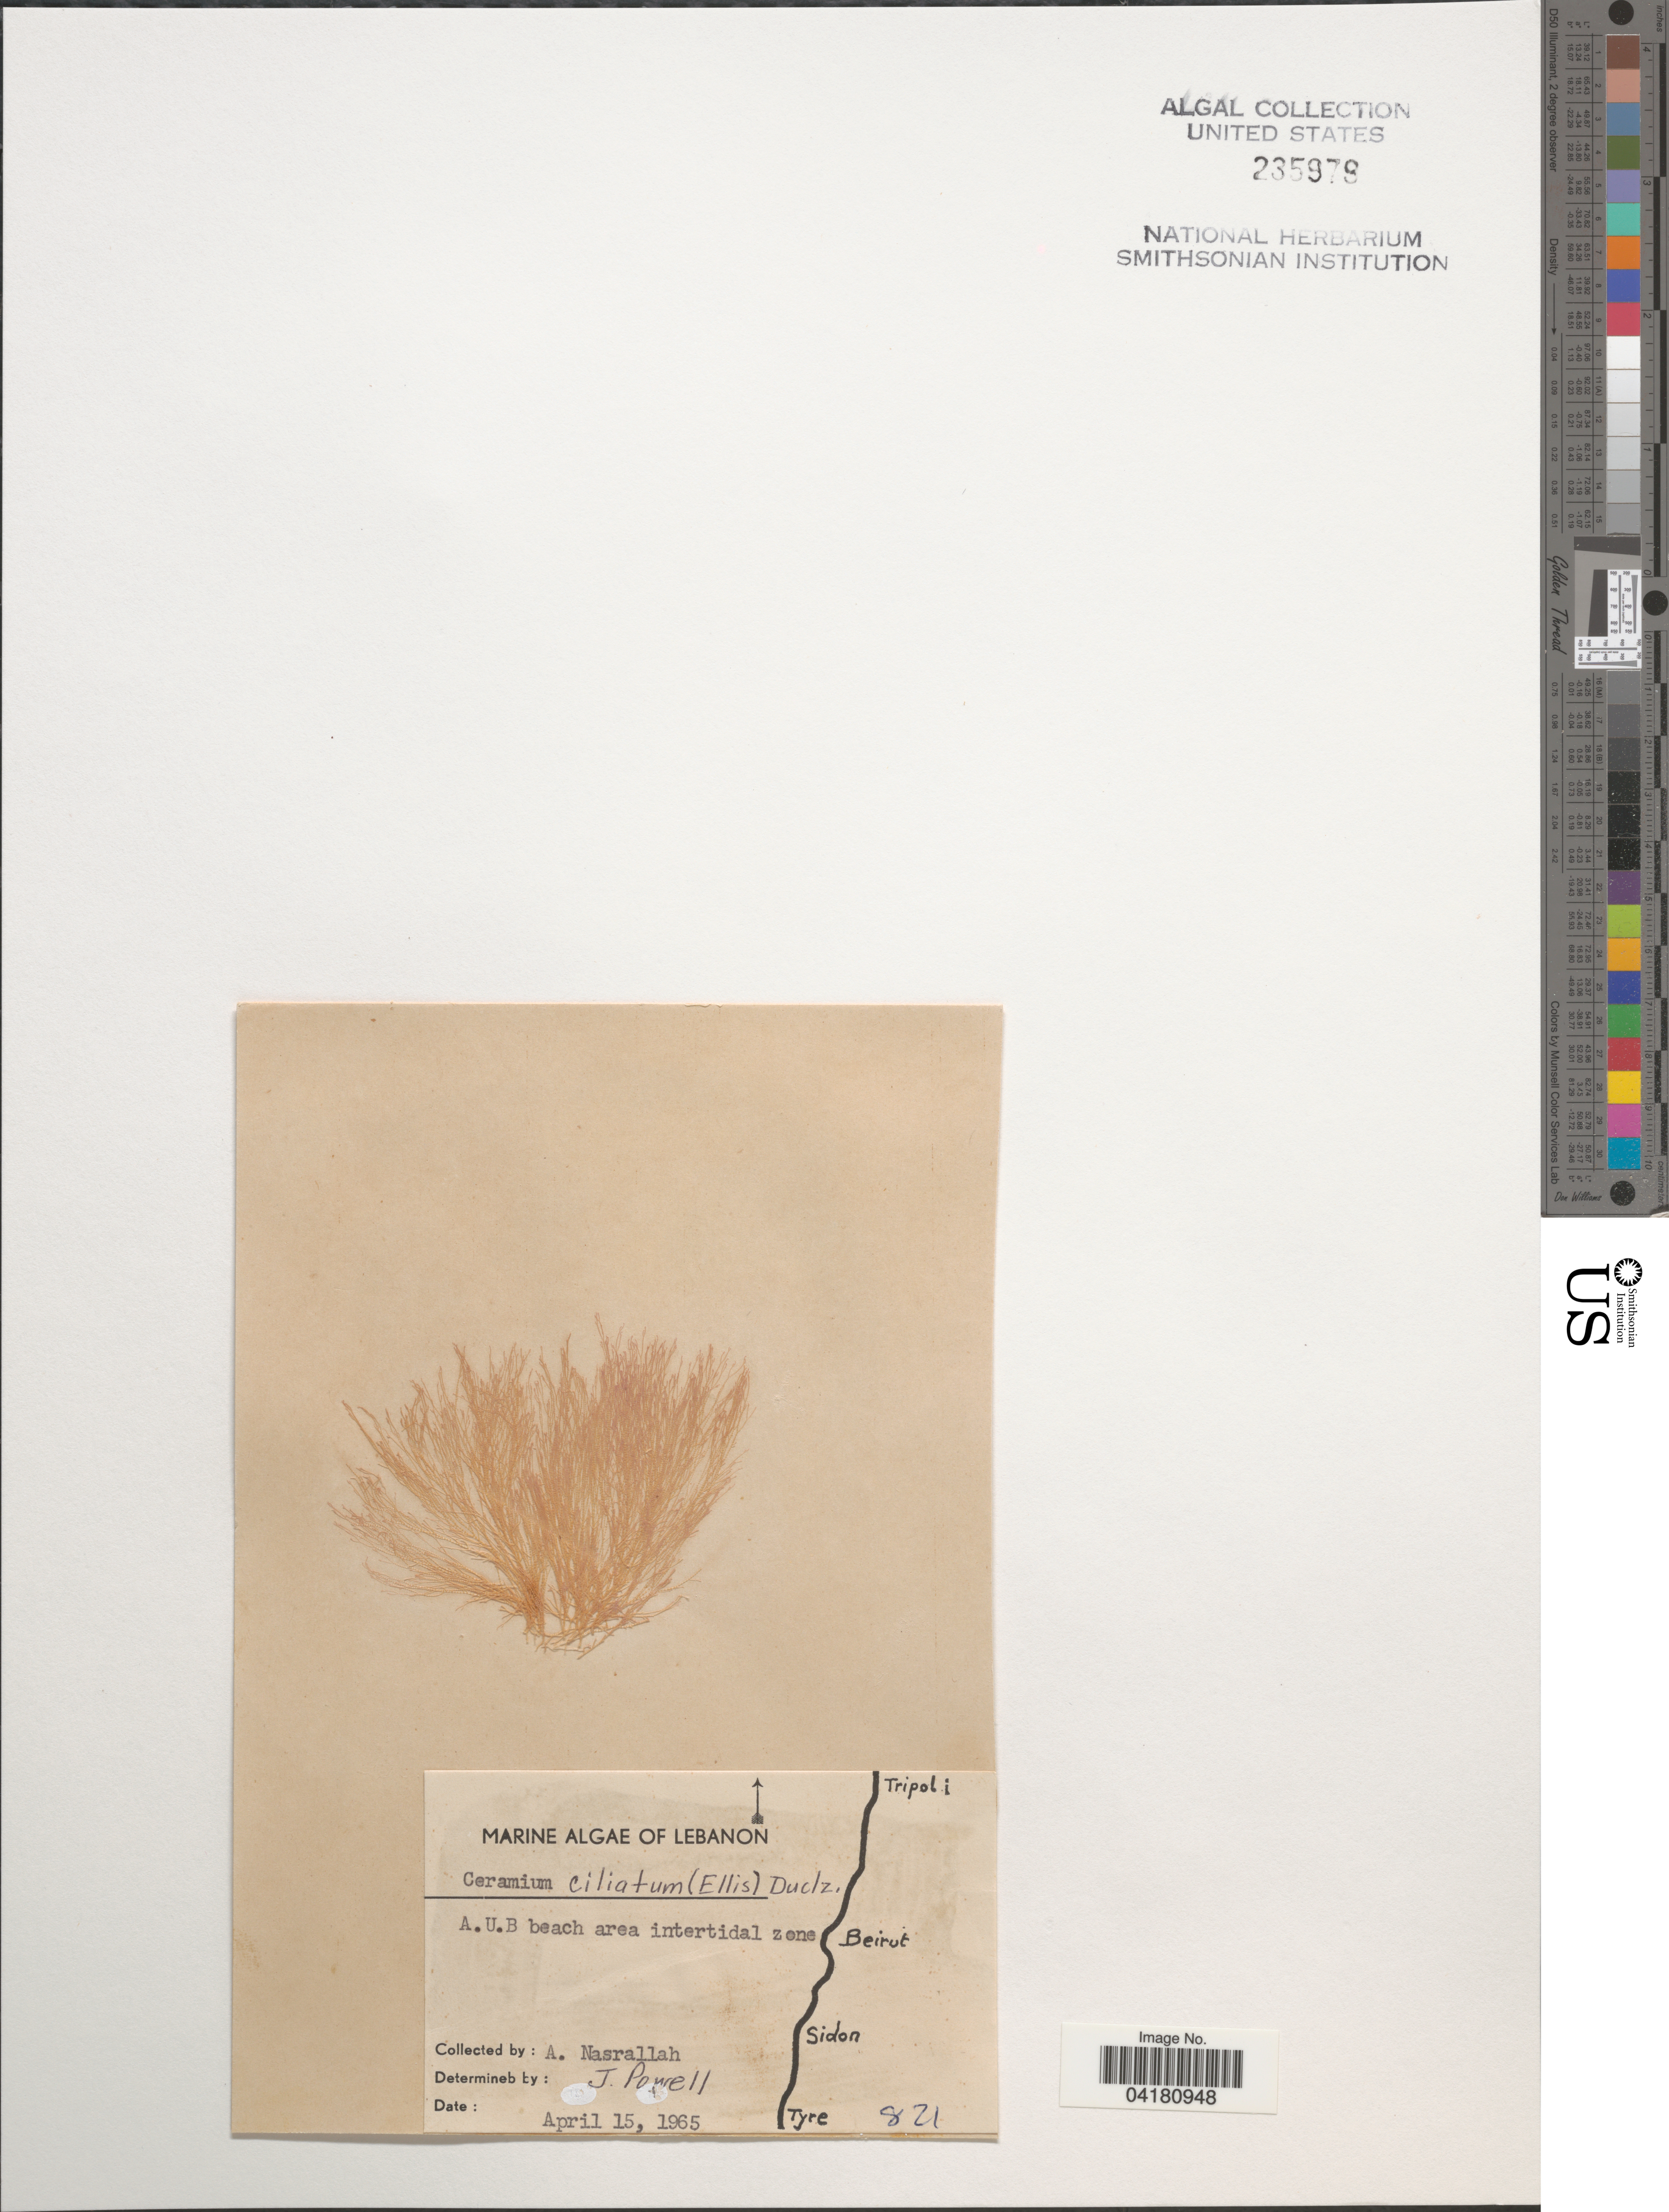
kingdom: Plantae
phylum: Rhodophyta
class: Florideophyceae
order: Ceramiales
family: Ceramiaceae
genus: Ceramium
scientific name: Ceramium ciliatum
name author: (J. Ellis) Ducluzeau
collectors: A. Nasrallah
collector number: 821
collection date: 1965-04-15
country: Lebanon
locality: A.U.B. beach area intertidal zone.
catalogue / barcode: US 235979